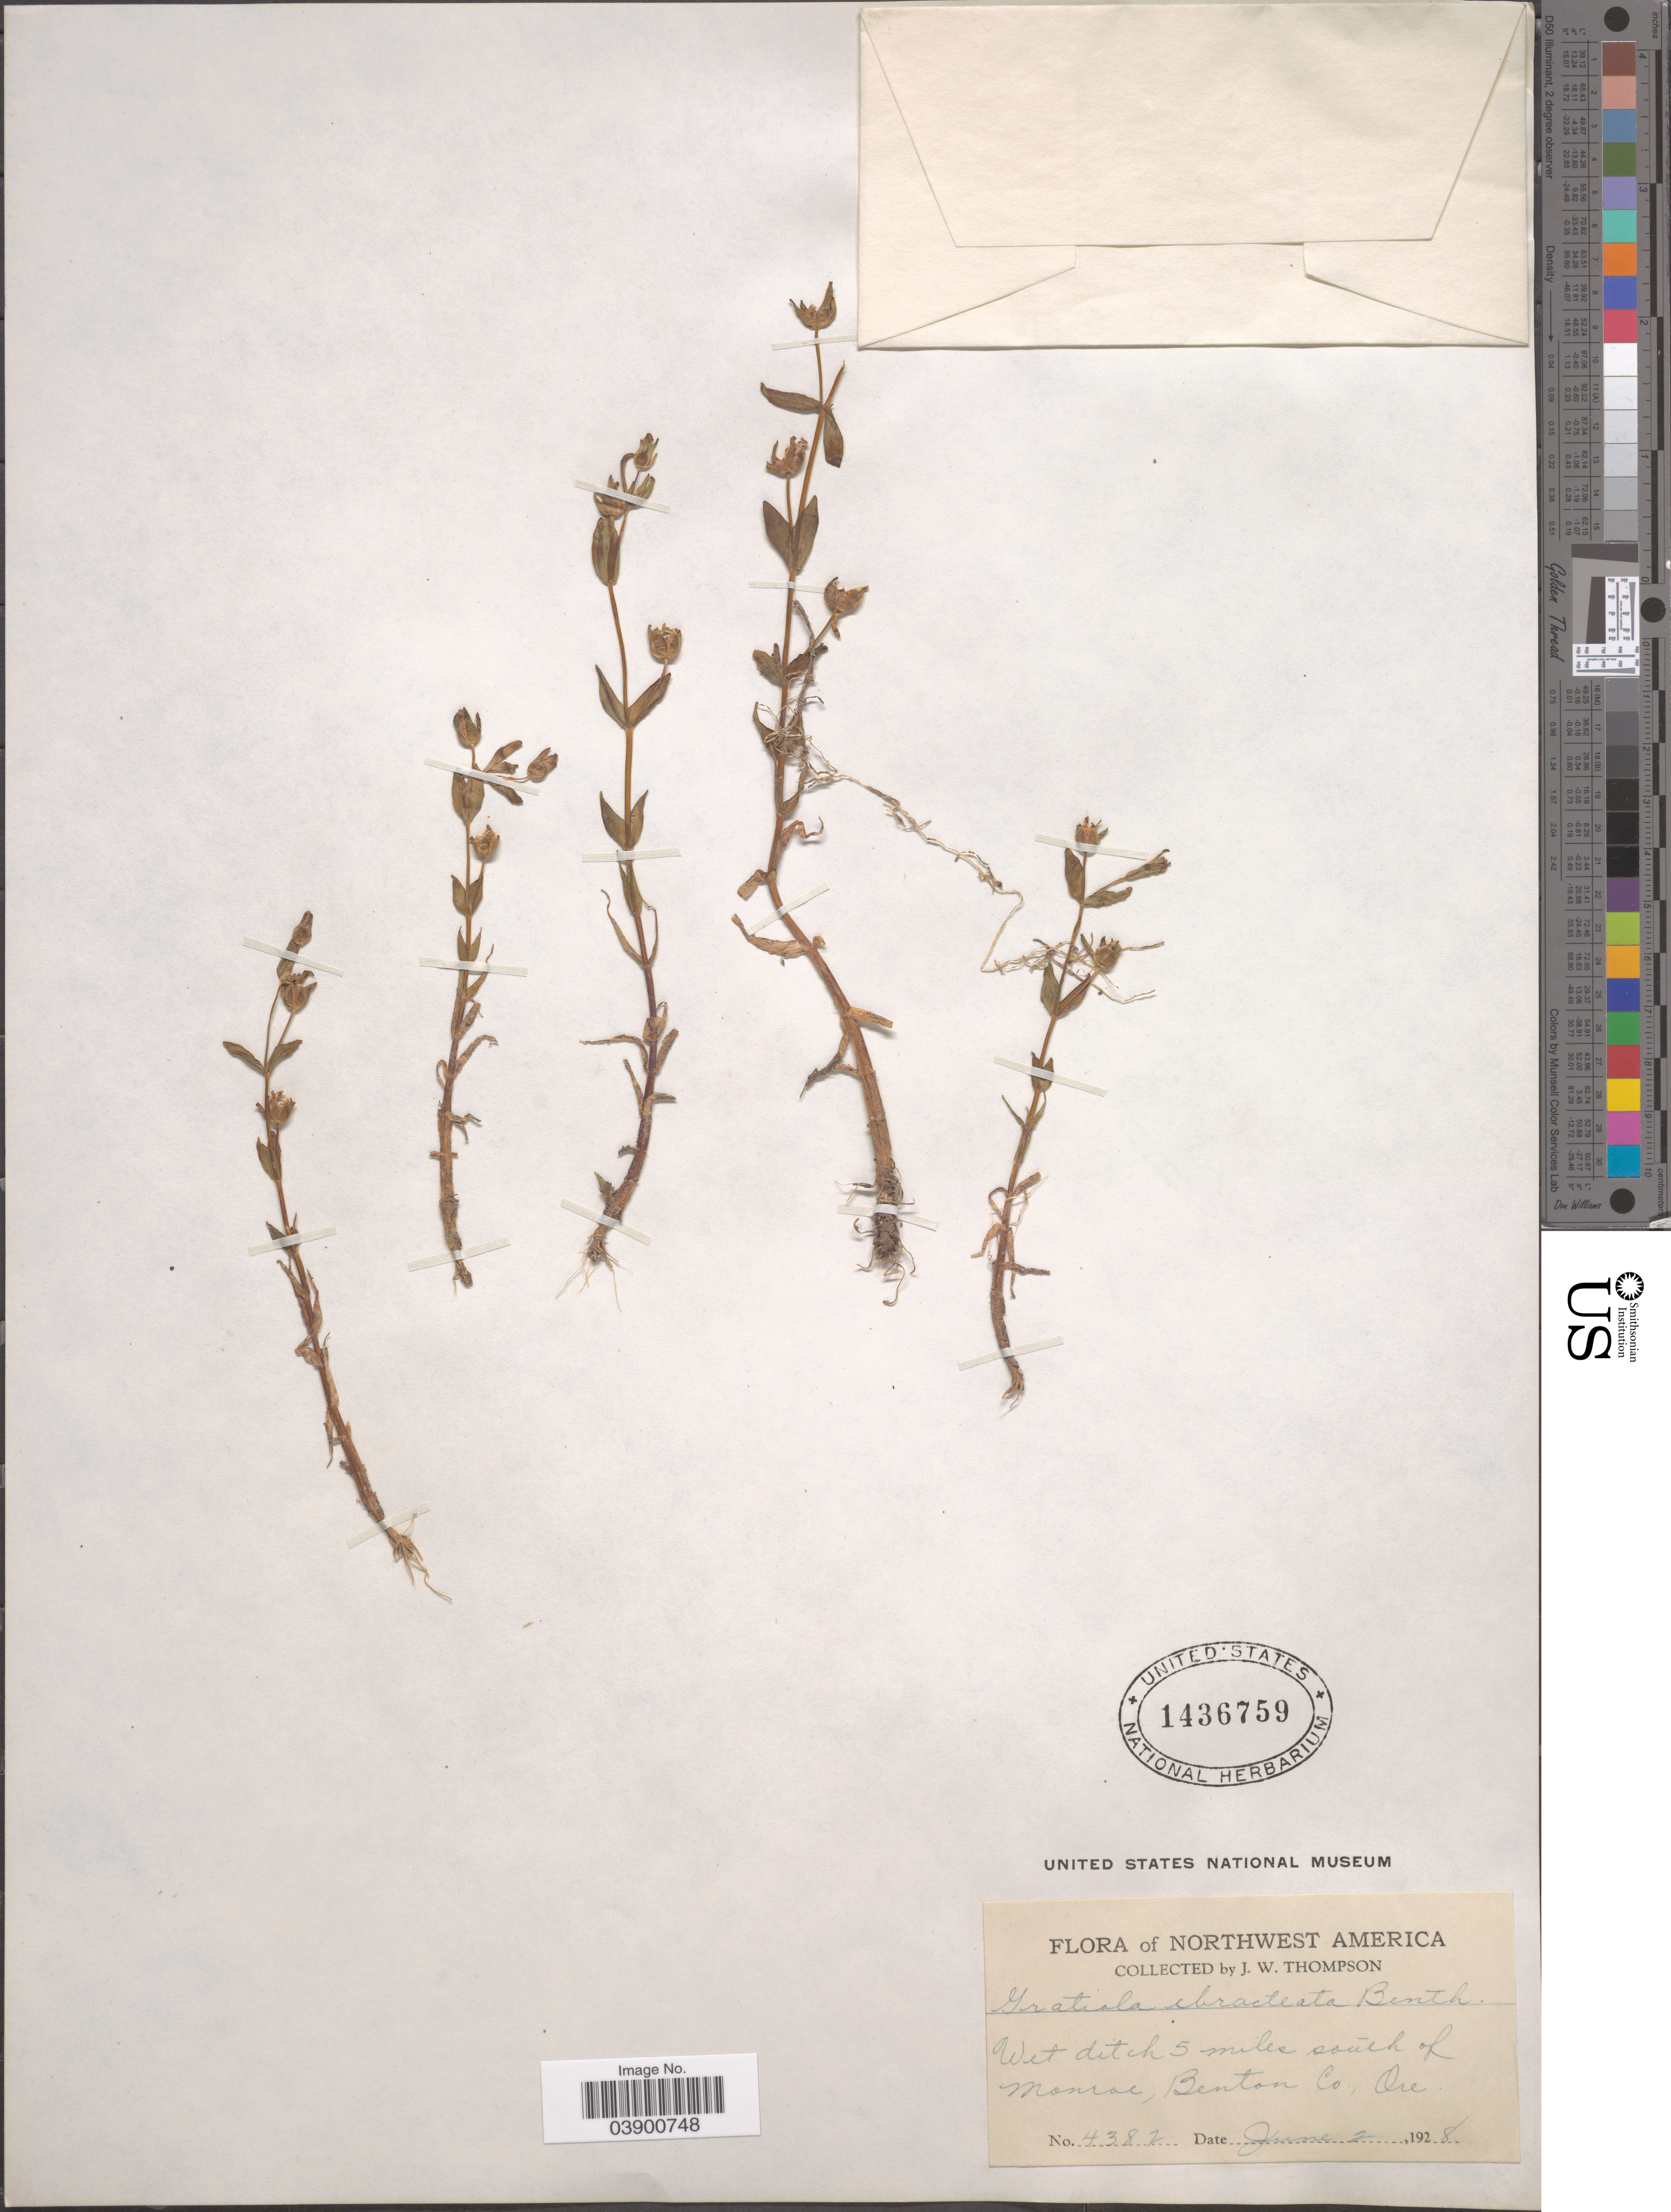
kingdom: Plantae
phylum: Tracheophyta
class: Magnoliopsida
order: Lamiales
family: Plantaginaceae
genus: Gratiola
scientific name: Gratiola ebracteata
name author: Benth.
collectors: J. Thompson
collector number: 4382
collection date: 1928-06-02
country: United States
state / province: Oregon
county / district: Benton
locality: Wet ditch 5 miles south of Monroe, Benton Co.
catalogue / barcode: US 1436759